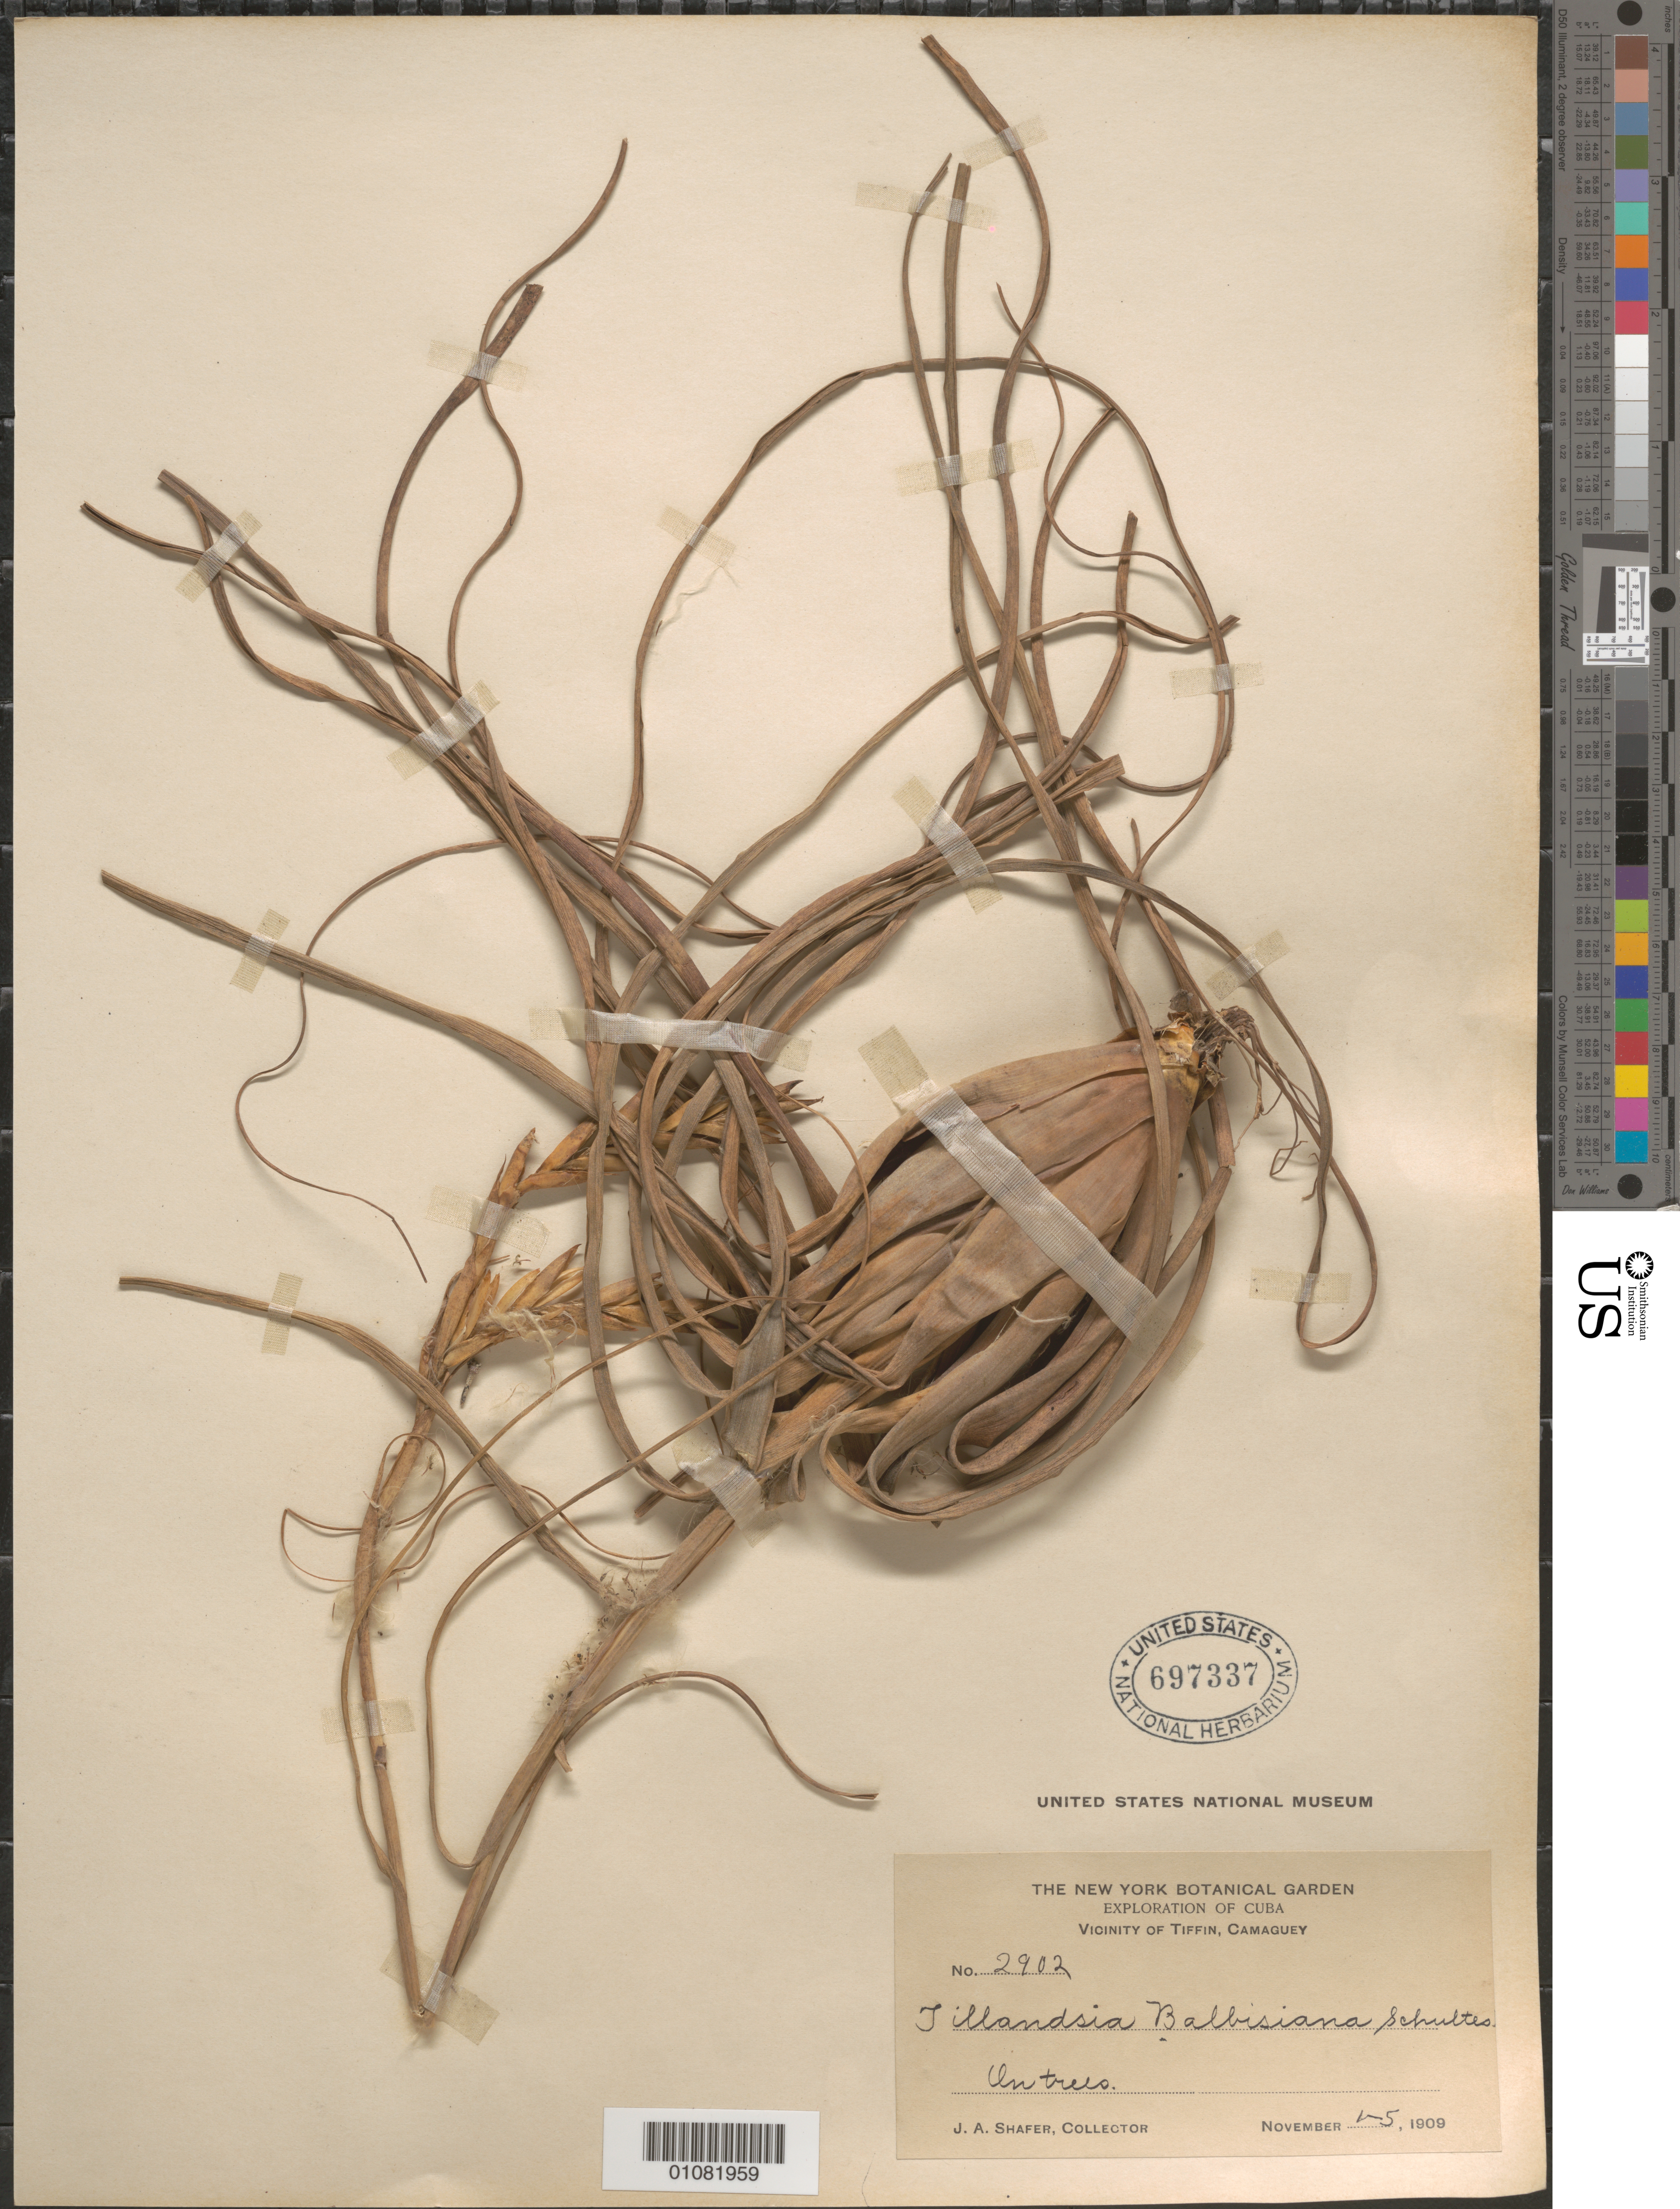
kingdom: Plantae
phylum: Tracheophyta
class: Liliopsida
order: Poales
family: Bromeliaceae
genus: Tillandsia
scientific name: Tillandsia balbisiana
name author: Schult. f.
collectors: J. A. Shafer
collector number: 2902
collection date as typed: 01 Nov 1909 to 05 Nov 1909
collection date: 1909-11-01/1909-11-05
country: Cuba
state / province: Camagüey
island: Cuba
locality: Vicinity of Tiffin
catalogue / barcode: US 697337